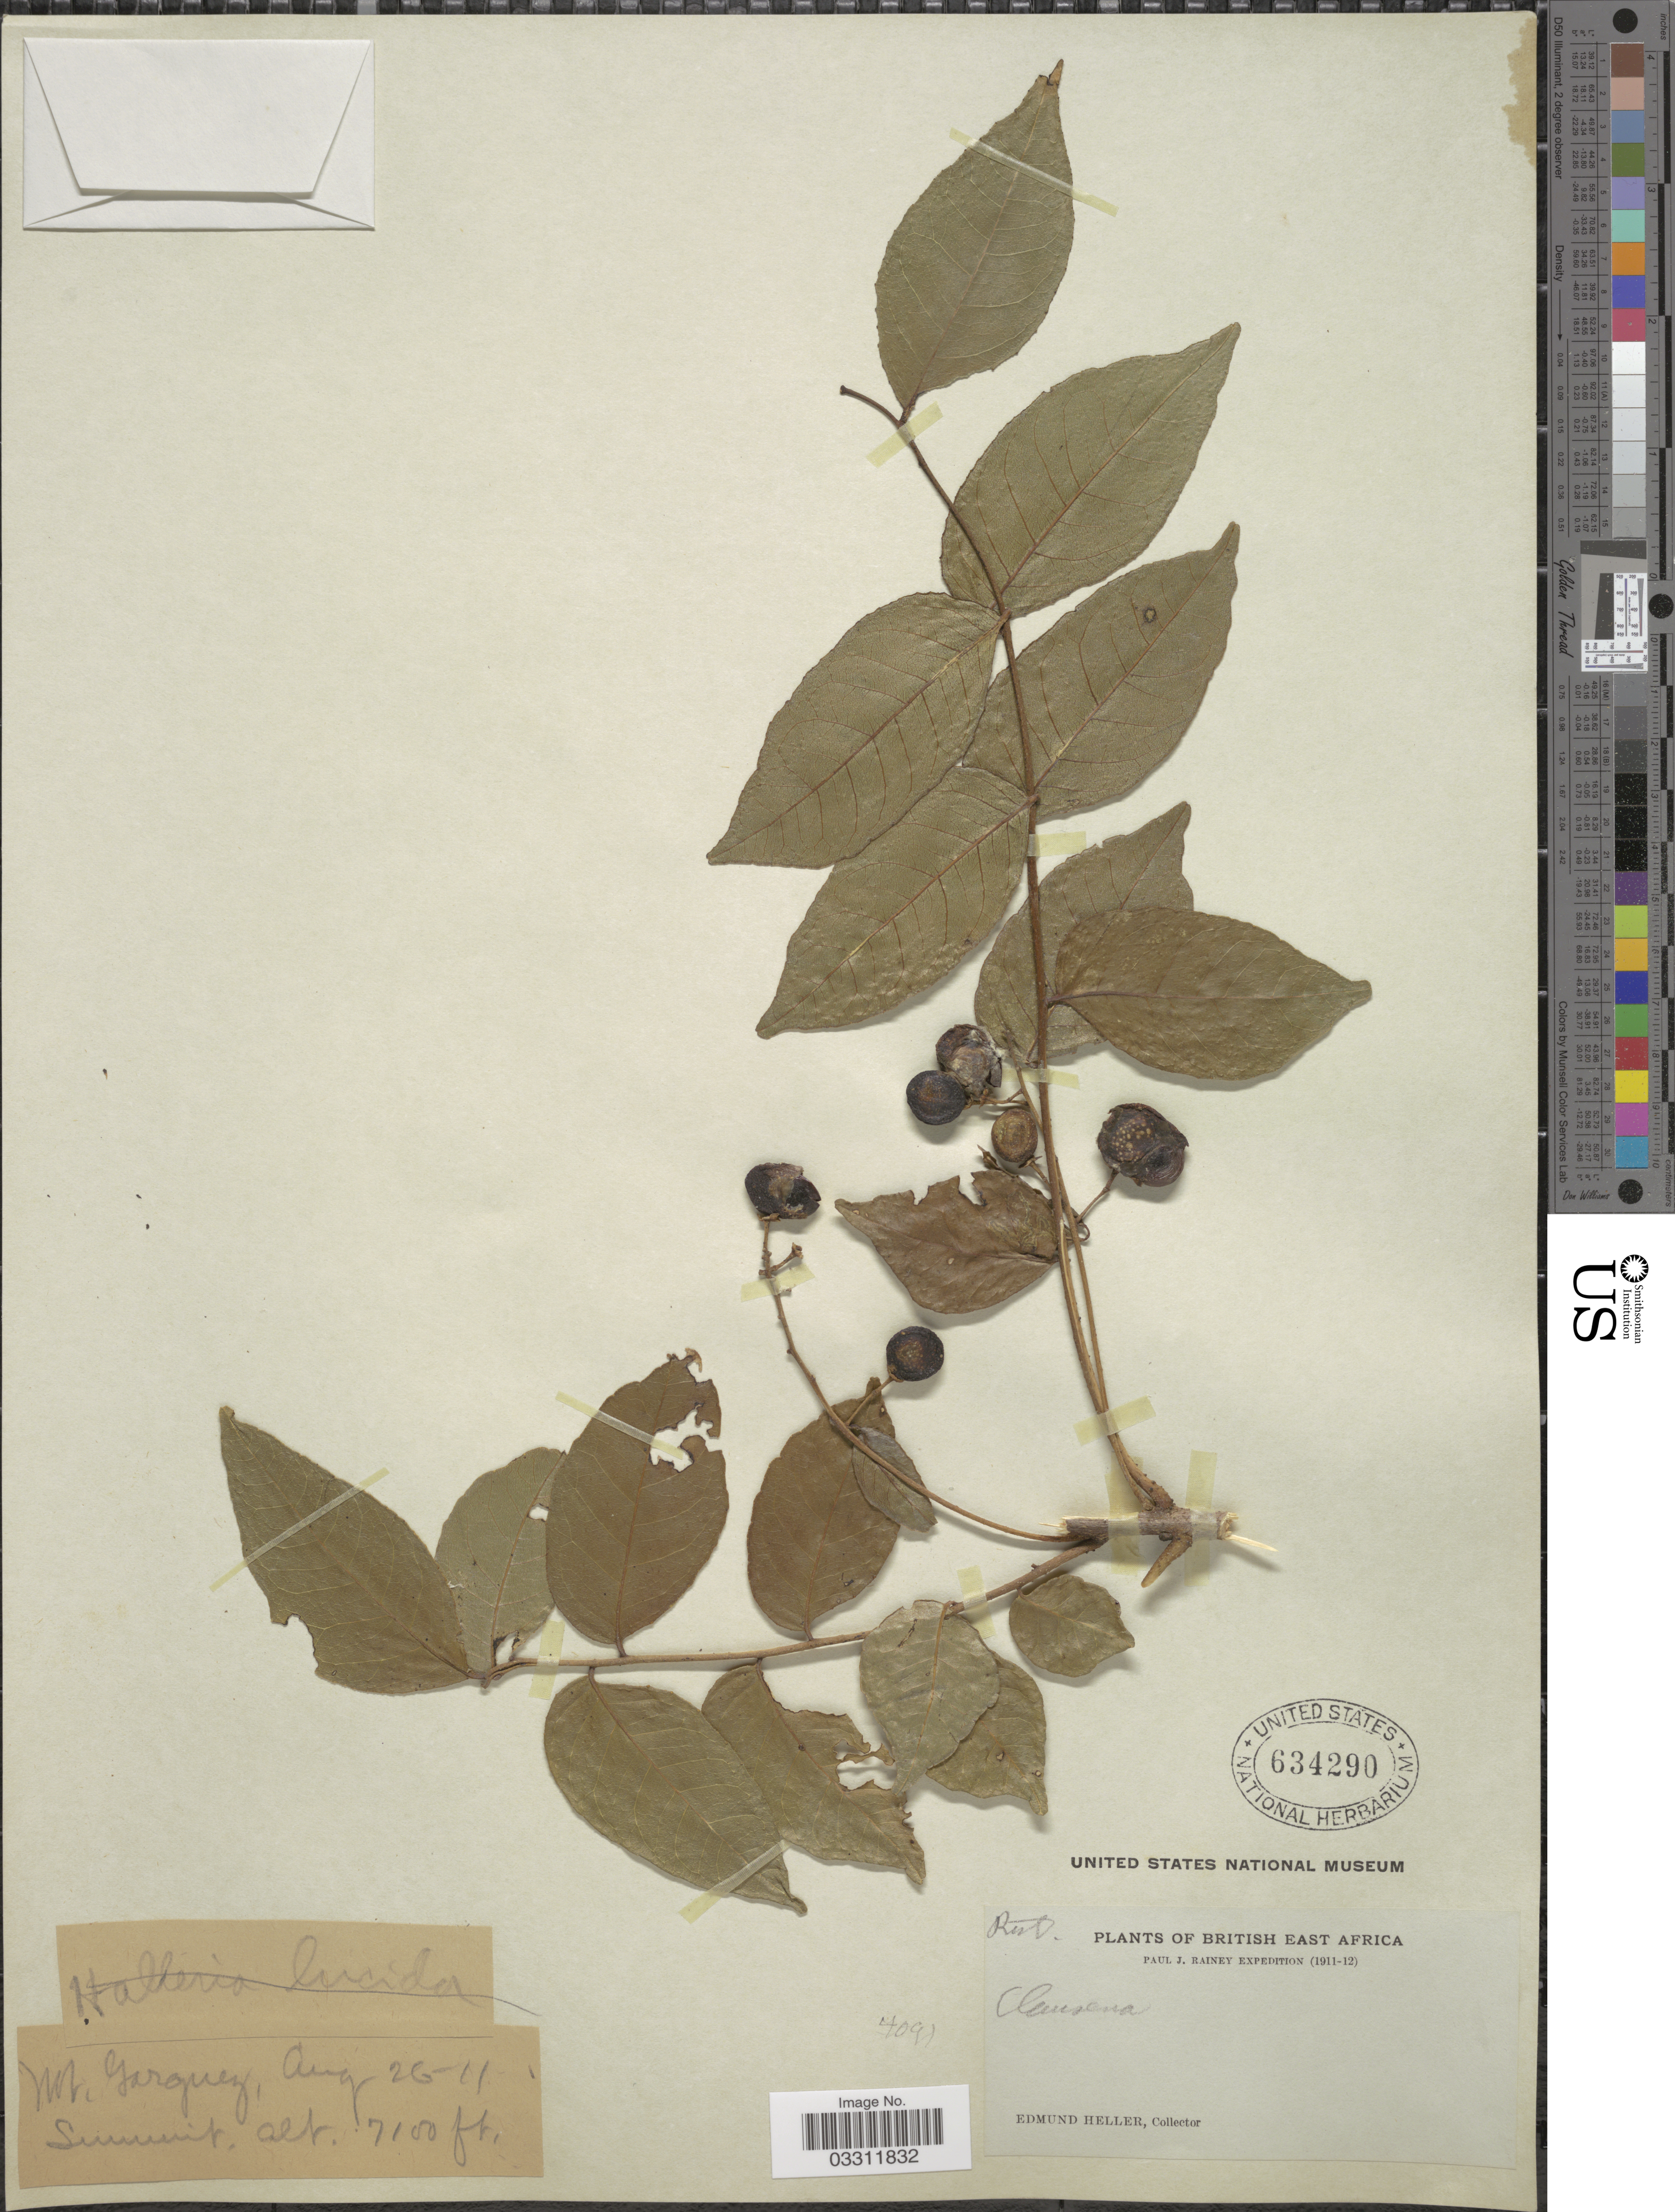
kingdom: Plantae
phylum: Tracheophyta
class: Magnoliopsida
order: Sapindales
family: Rutaceae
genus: Clausena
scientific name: Clausena sp.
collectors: E. Heller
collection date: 1911-08-26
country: Kenya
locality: British East Africa. Mt. Garguez. Summit.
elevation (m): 2164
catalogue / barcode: US 634290